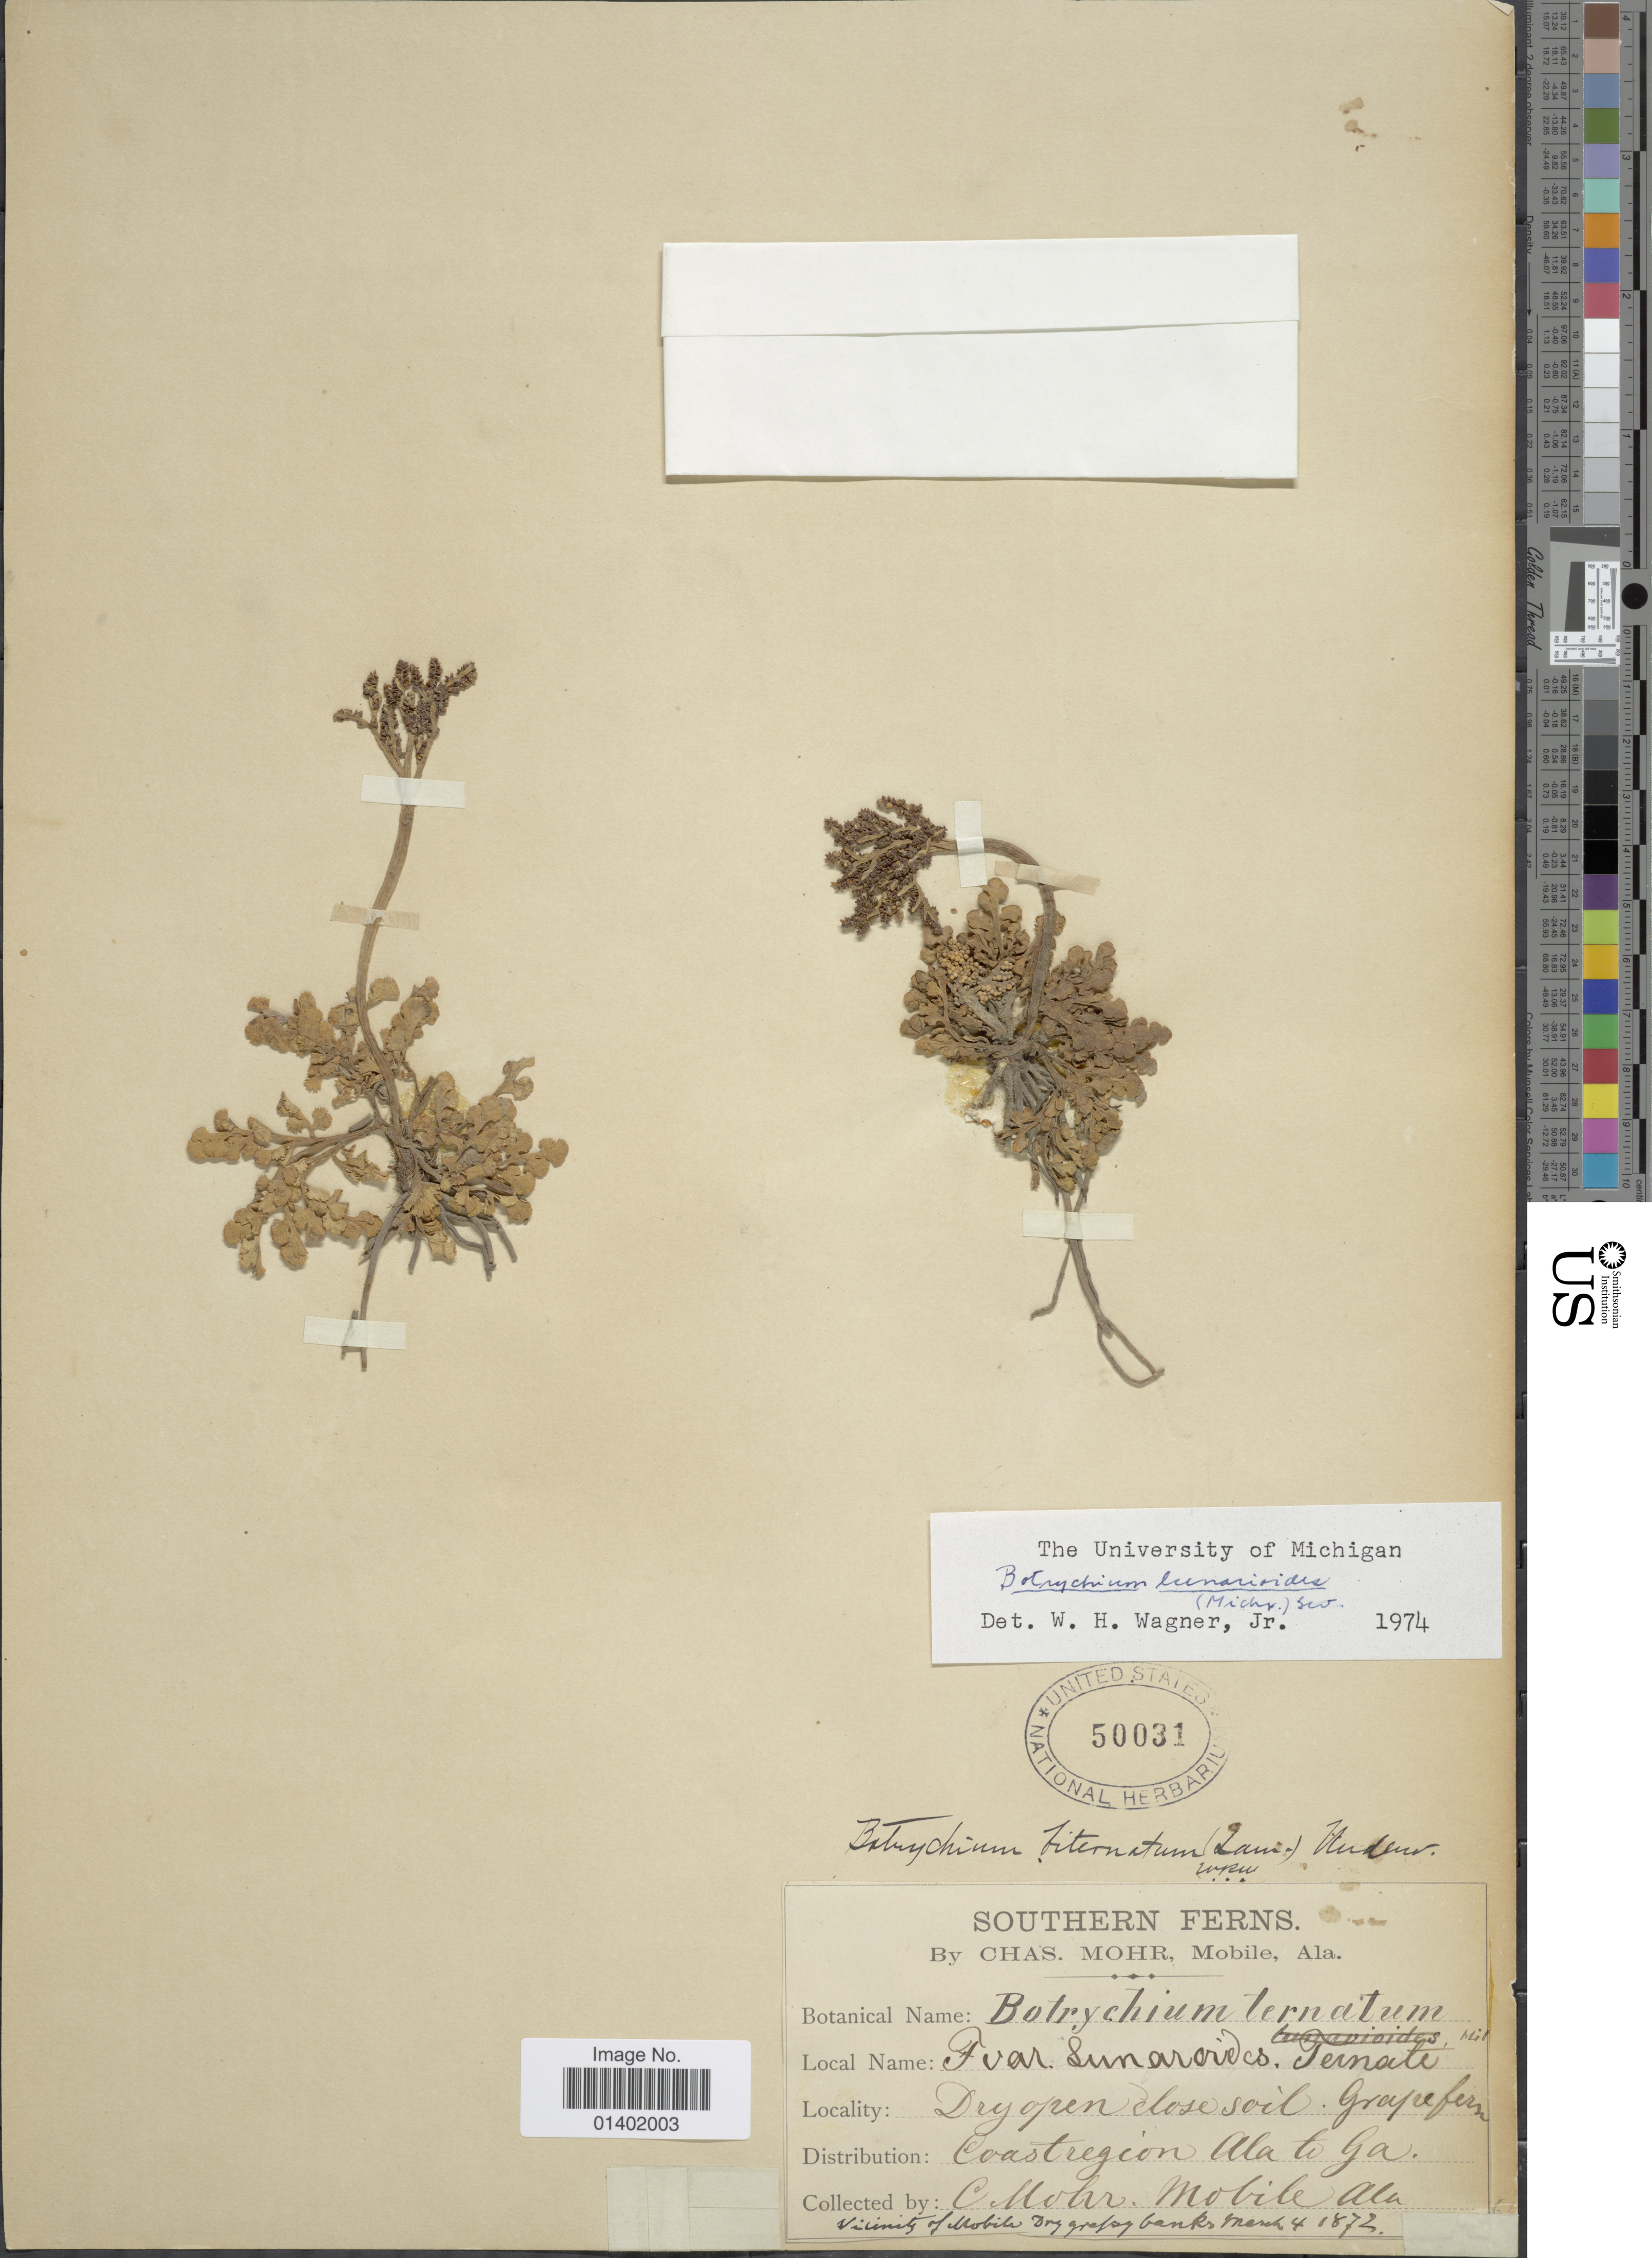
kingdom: Plantae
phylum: Tracheophyta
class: Polypodiopsida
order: Ophioglossales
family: Ophioglossaceae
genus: Botrychium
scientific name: Botrychium lunarioides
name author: (Michaux) Sw.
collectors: C. T. Mohr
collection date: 1872-03-04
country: United States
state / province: Alabama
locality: Southern Ferns, Vicinity of Mobile, dry grassy banks.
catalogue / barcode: US 50031